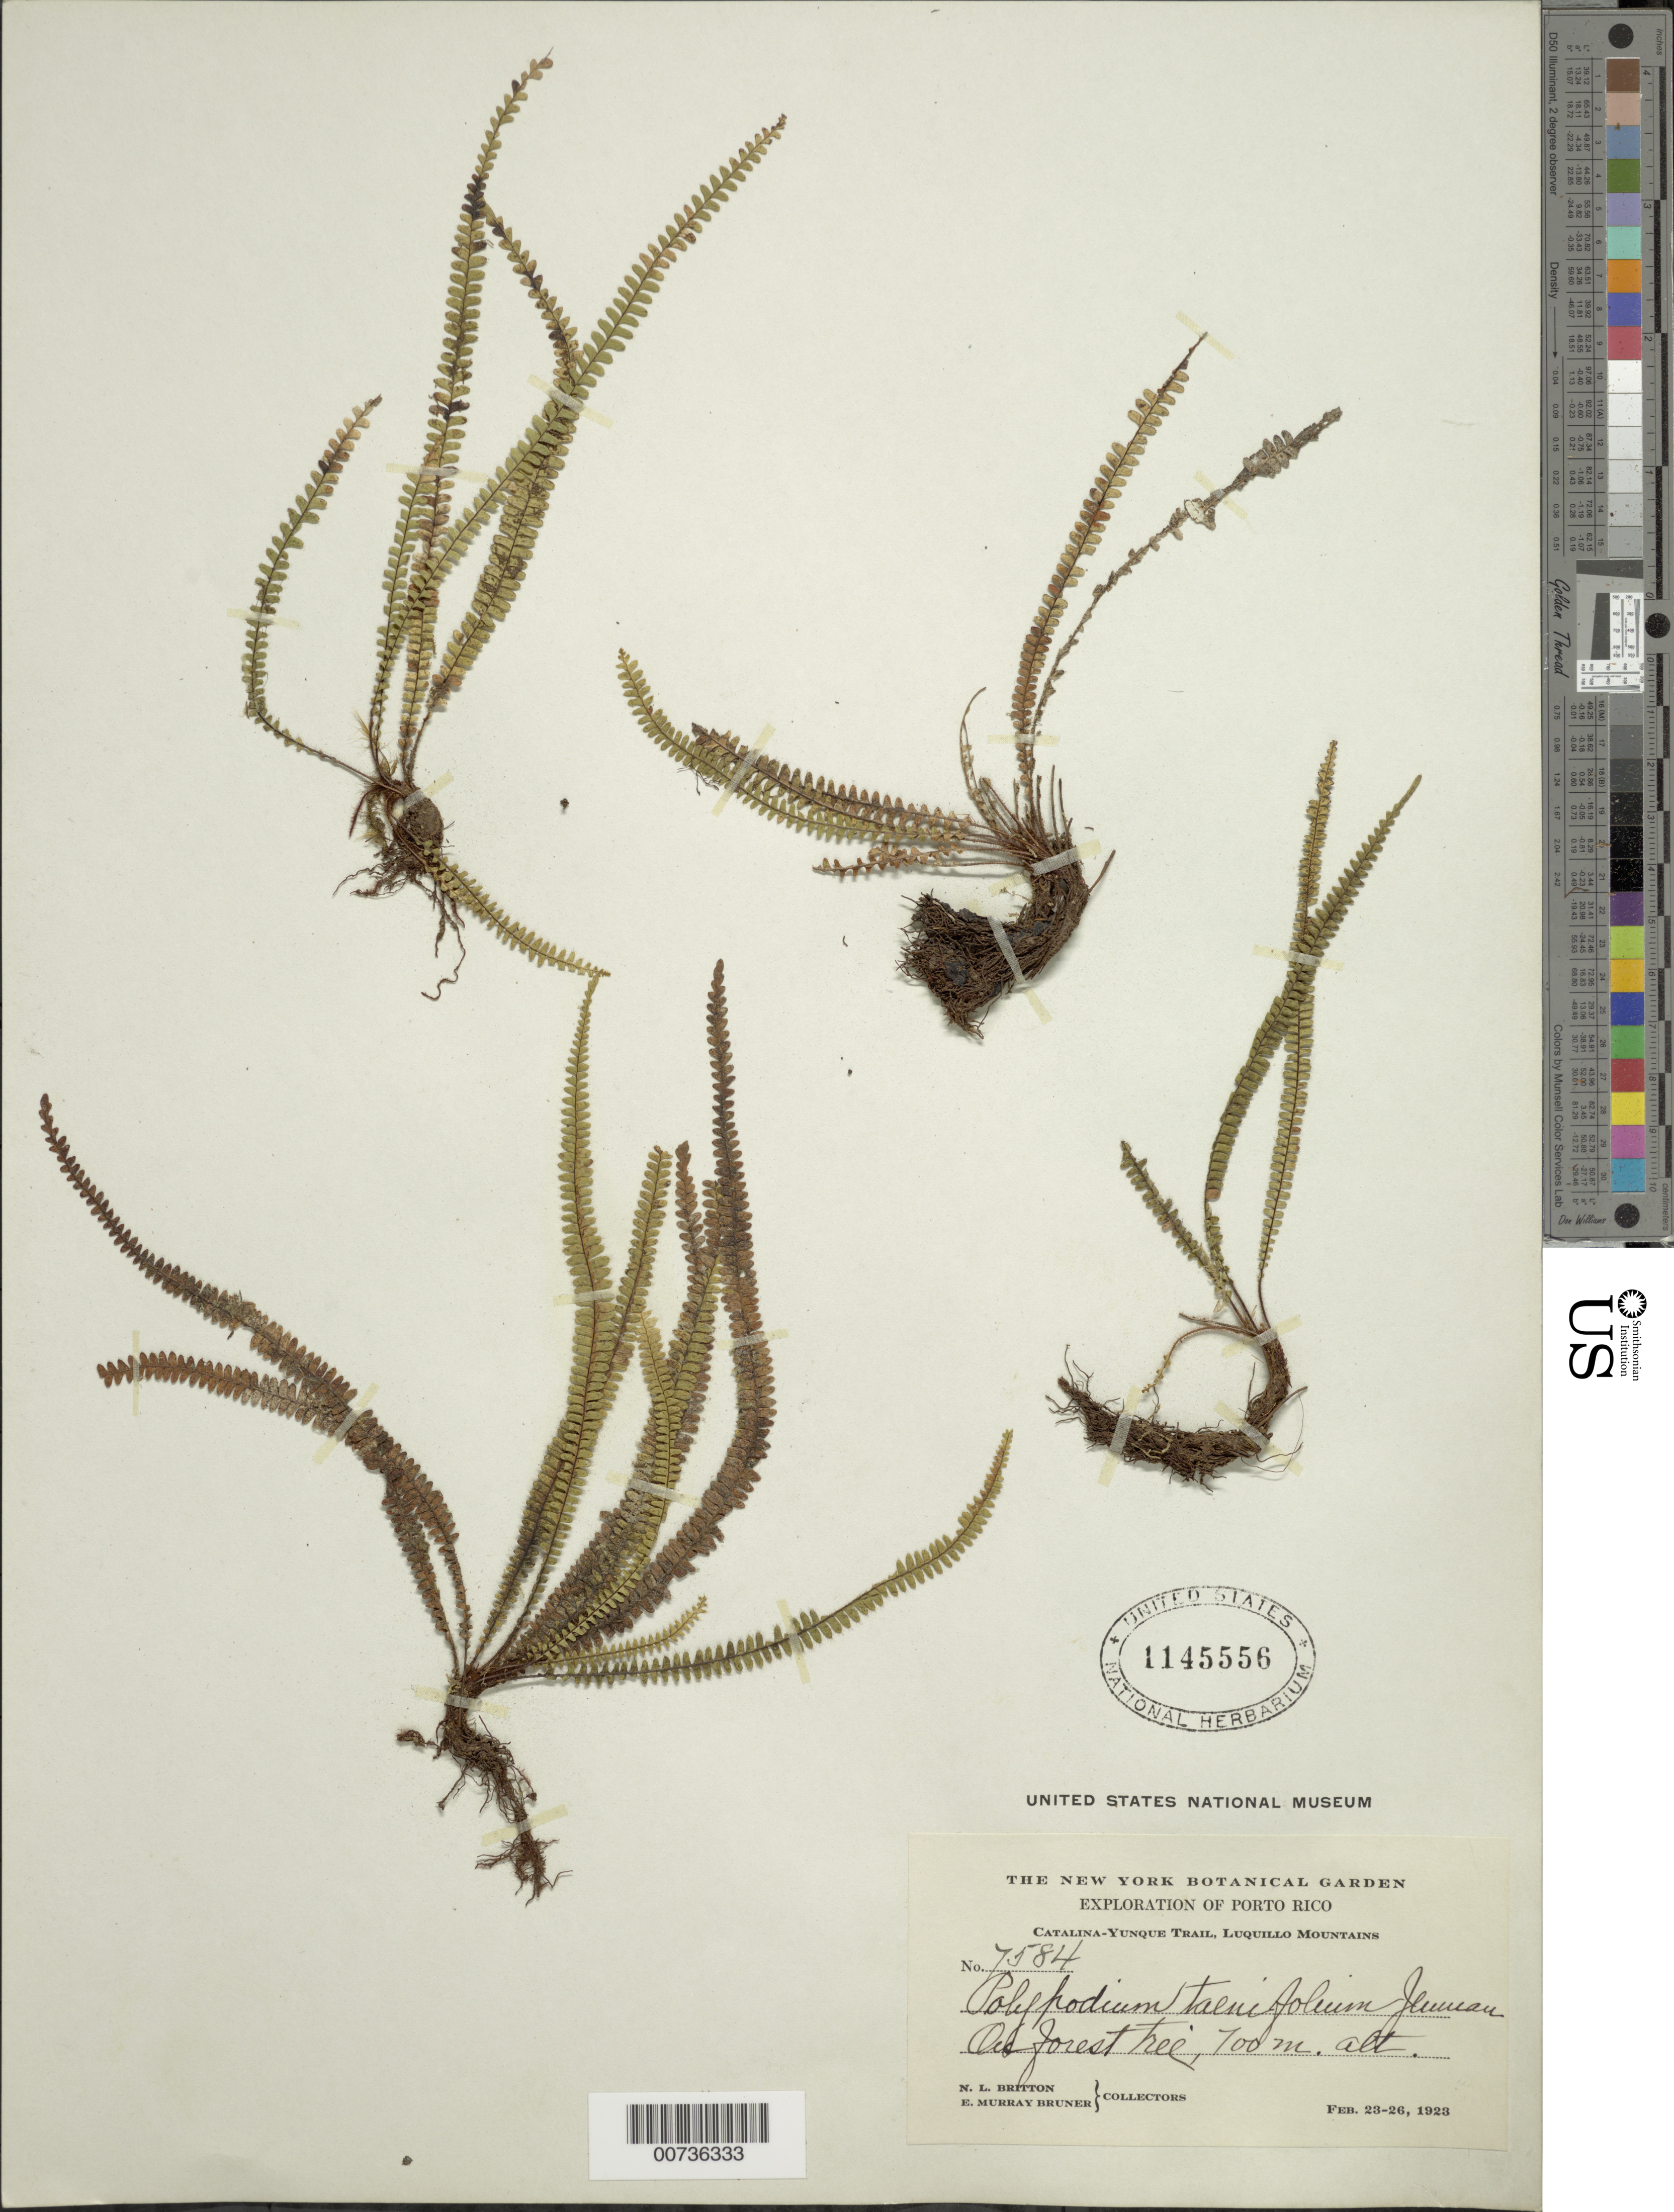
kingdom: Plantae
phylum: Tracheophyta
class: Polypodiopsida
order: Polypodiales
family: Polypodiaceae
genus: Moranopteris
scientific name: Moranopteris taenifolia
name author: (Jenman) R. Y. Hirai & J. Prado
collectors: N. Britton & A. E. Murray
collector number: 7584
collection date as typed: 23 Feb 1923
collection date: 1923-02-23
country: Puerto Rico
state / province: Luquillo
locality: Catalina-Yunque Trail, Luquillo Mountains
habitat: On forest tree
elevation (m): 700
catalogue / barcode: US 1145556